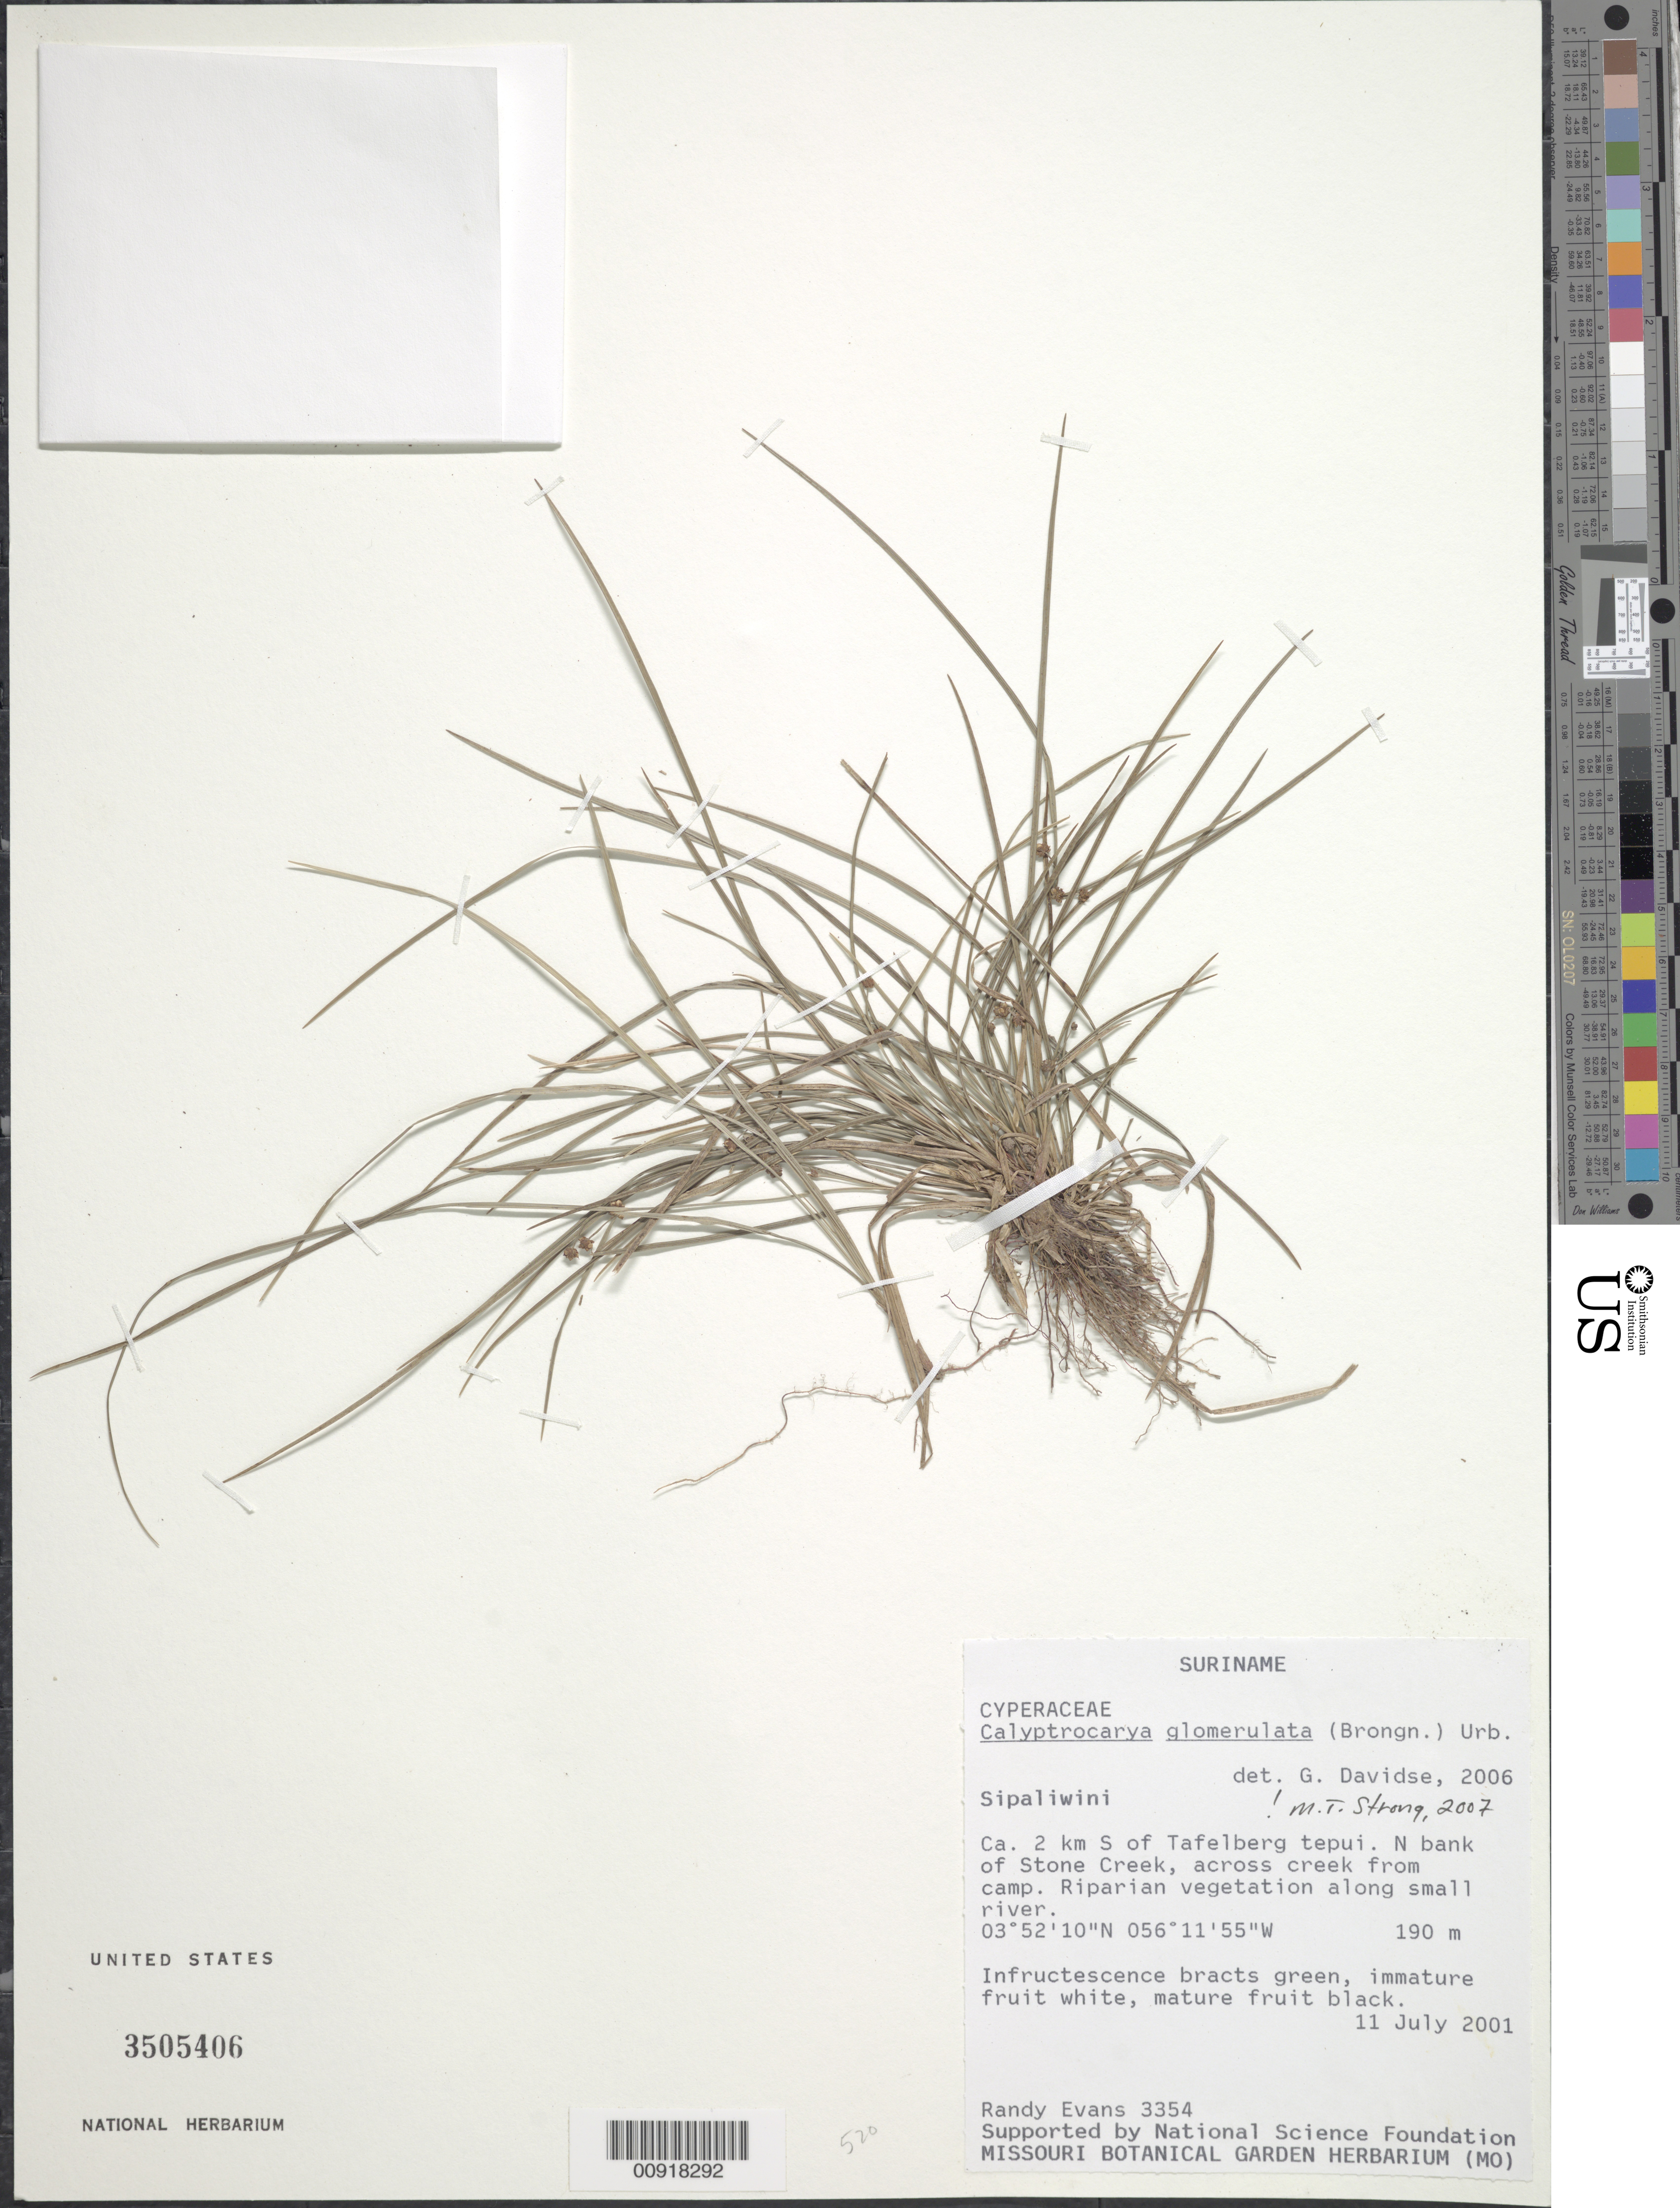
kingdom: Plantae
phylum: Tracheophyta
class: Liliopsida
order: Poales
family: Cyperaceae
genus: Calyptrocarya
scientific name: Calyptrocarya glomerulata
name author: (Brongn.) Urb.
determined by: Strong, M. T., (US), Smithsonian Institution - National Museum of Natural History (UNITED STATES)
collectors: R. Evans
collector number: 3354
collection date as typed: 11-Jul-01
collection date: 2001-07-11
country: Suriname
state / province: Sipaliwini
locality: Tafelberg tepui, 2 km S, N bank of Stone Creek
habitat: Riparian vegetation along small river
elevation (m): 190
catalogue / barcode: US 3505406